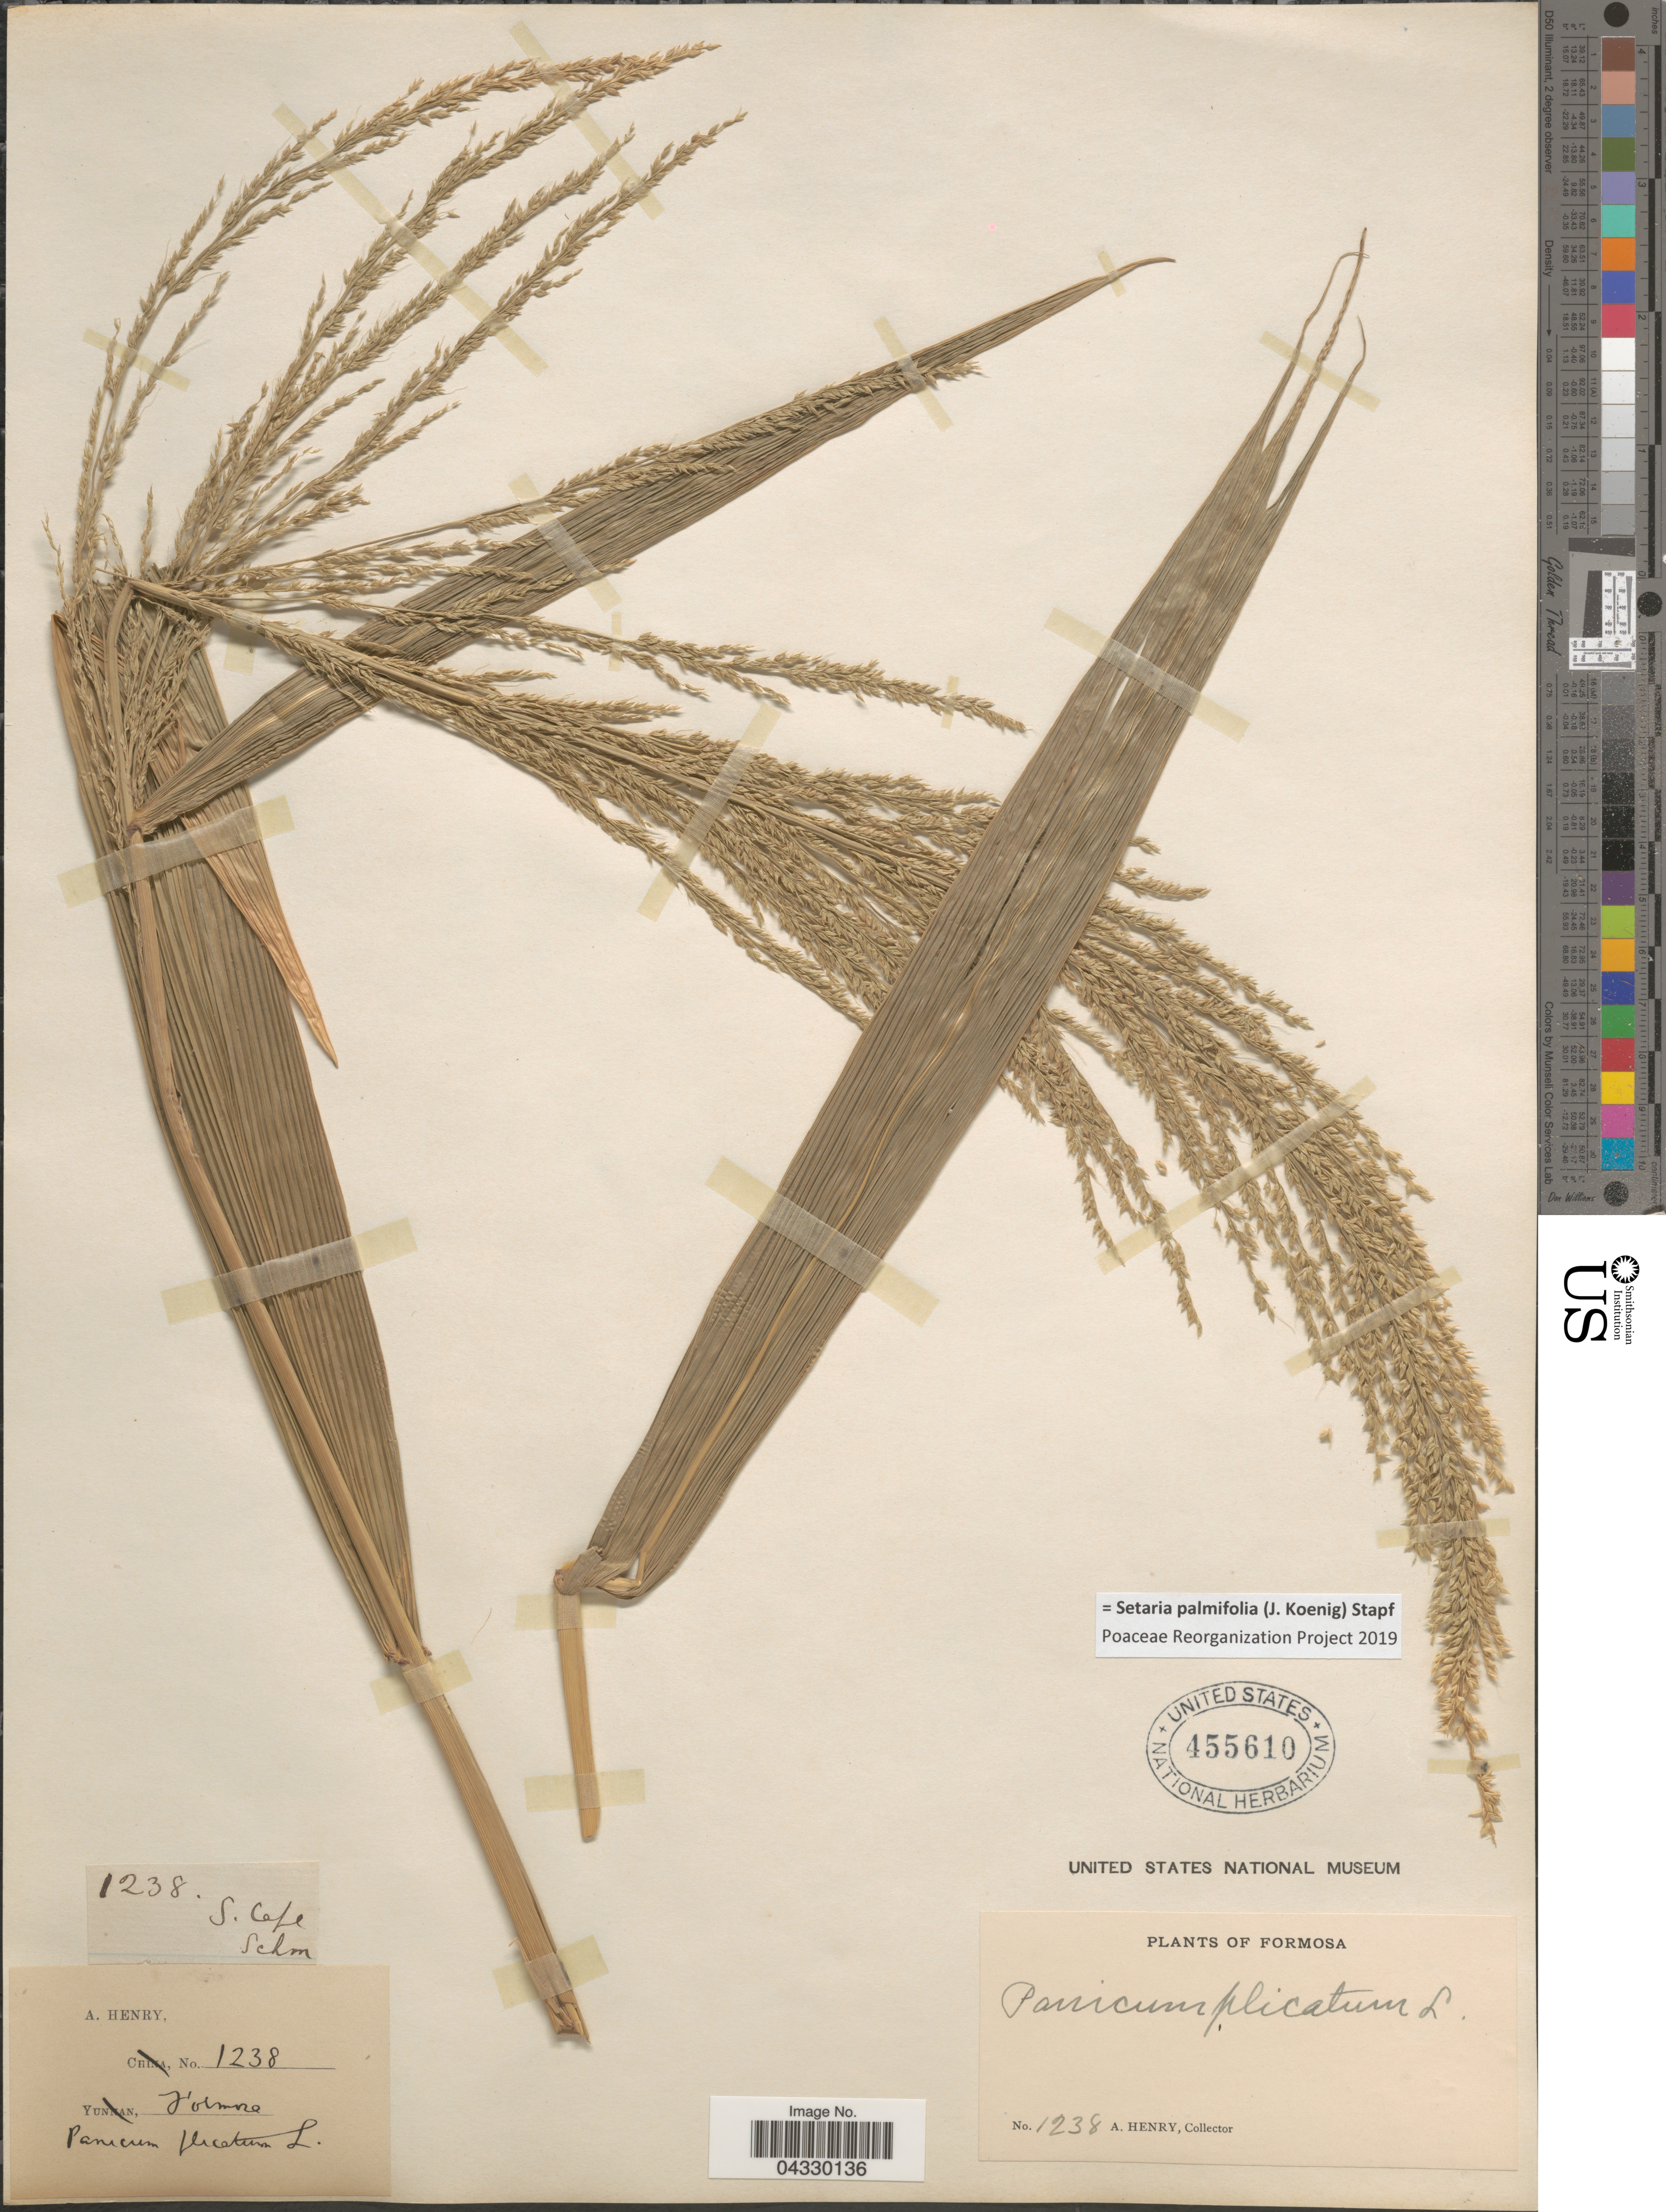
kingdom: Plantae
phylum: Tracheophyta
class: Liliopsida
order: Poales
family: Poaceae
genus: Setaria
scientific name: Setaria palmifolia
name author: (J. Koenig) Stapf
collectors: A. Henry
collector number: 1238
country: Taiwan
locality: Formosa.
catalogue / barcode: US 455610